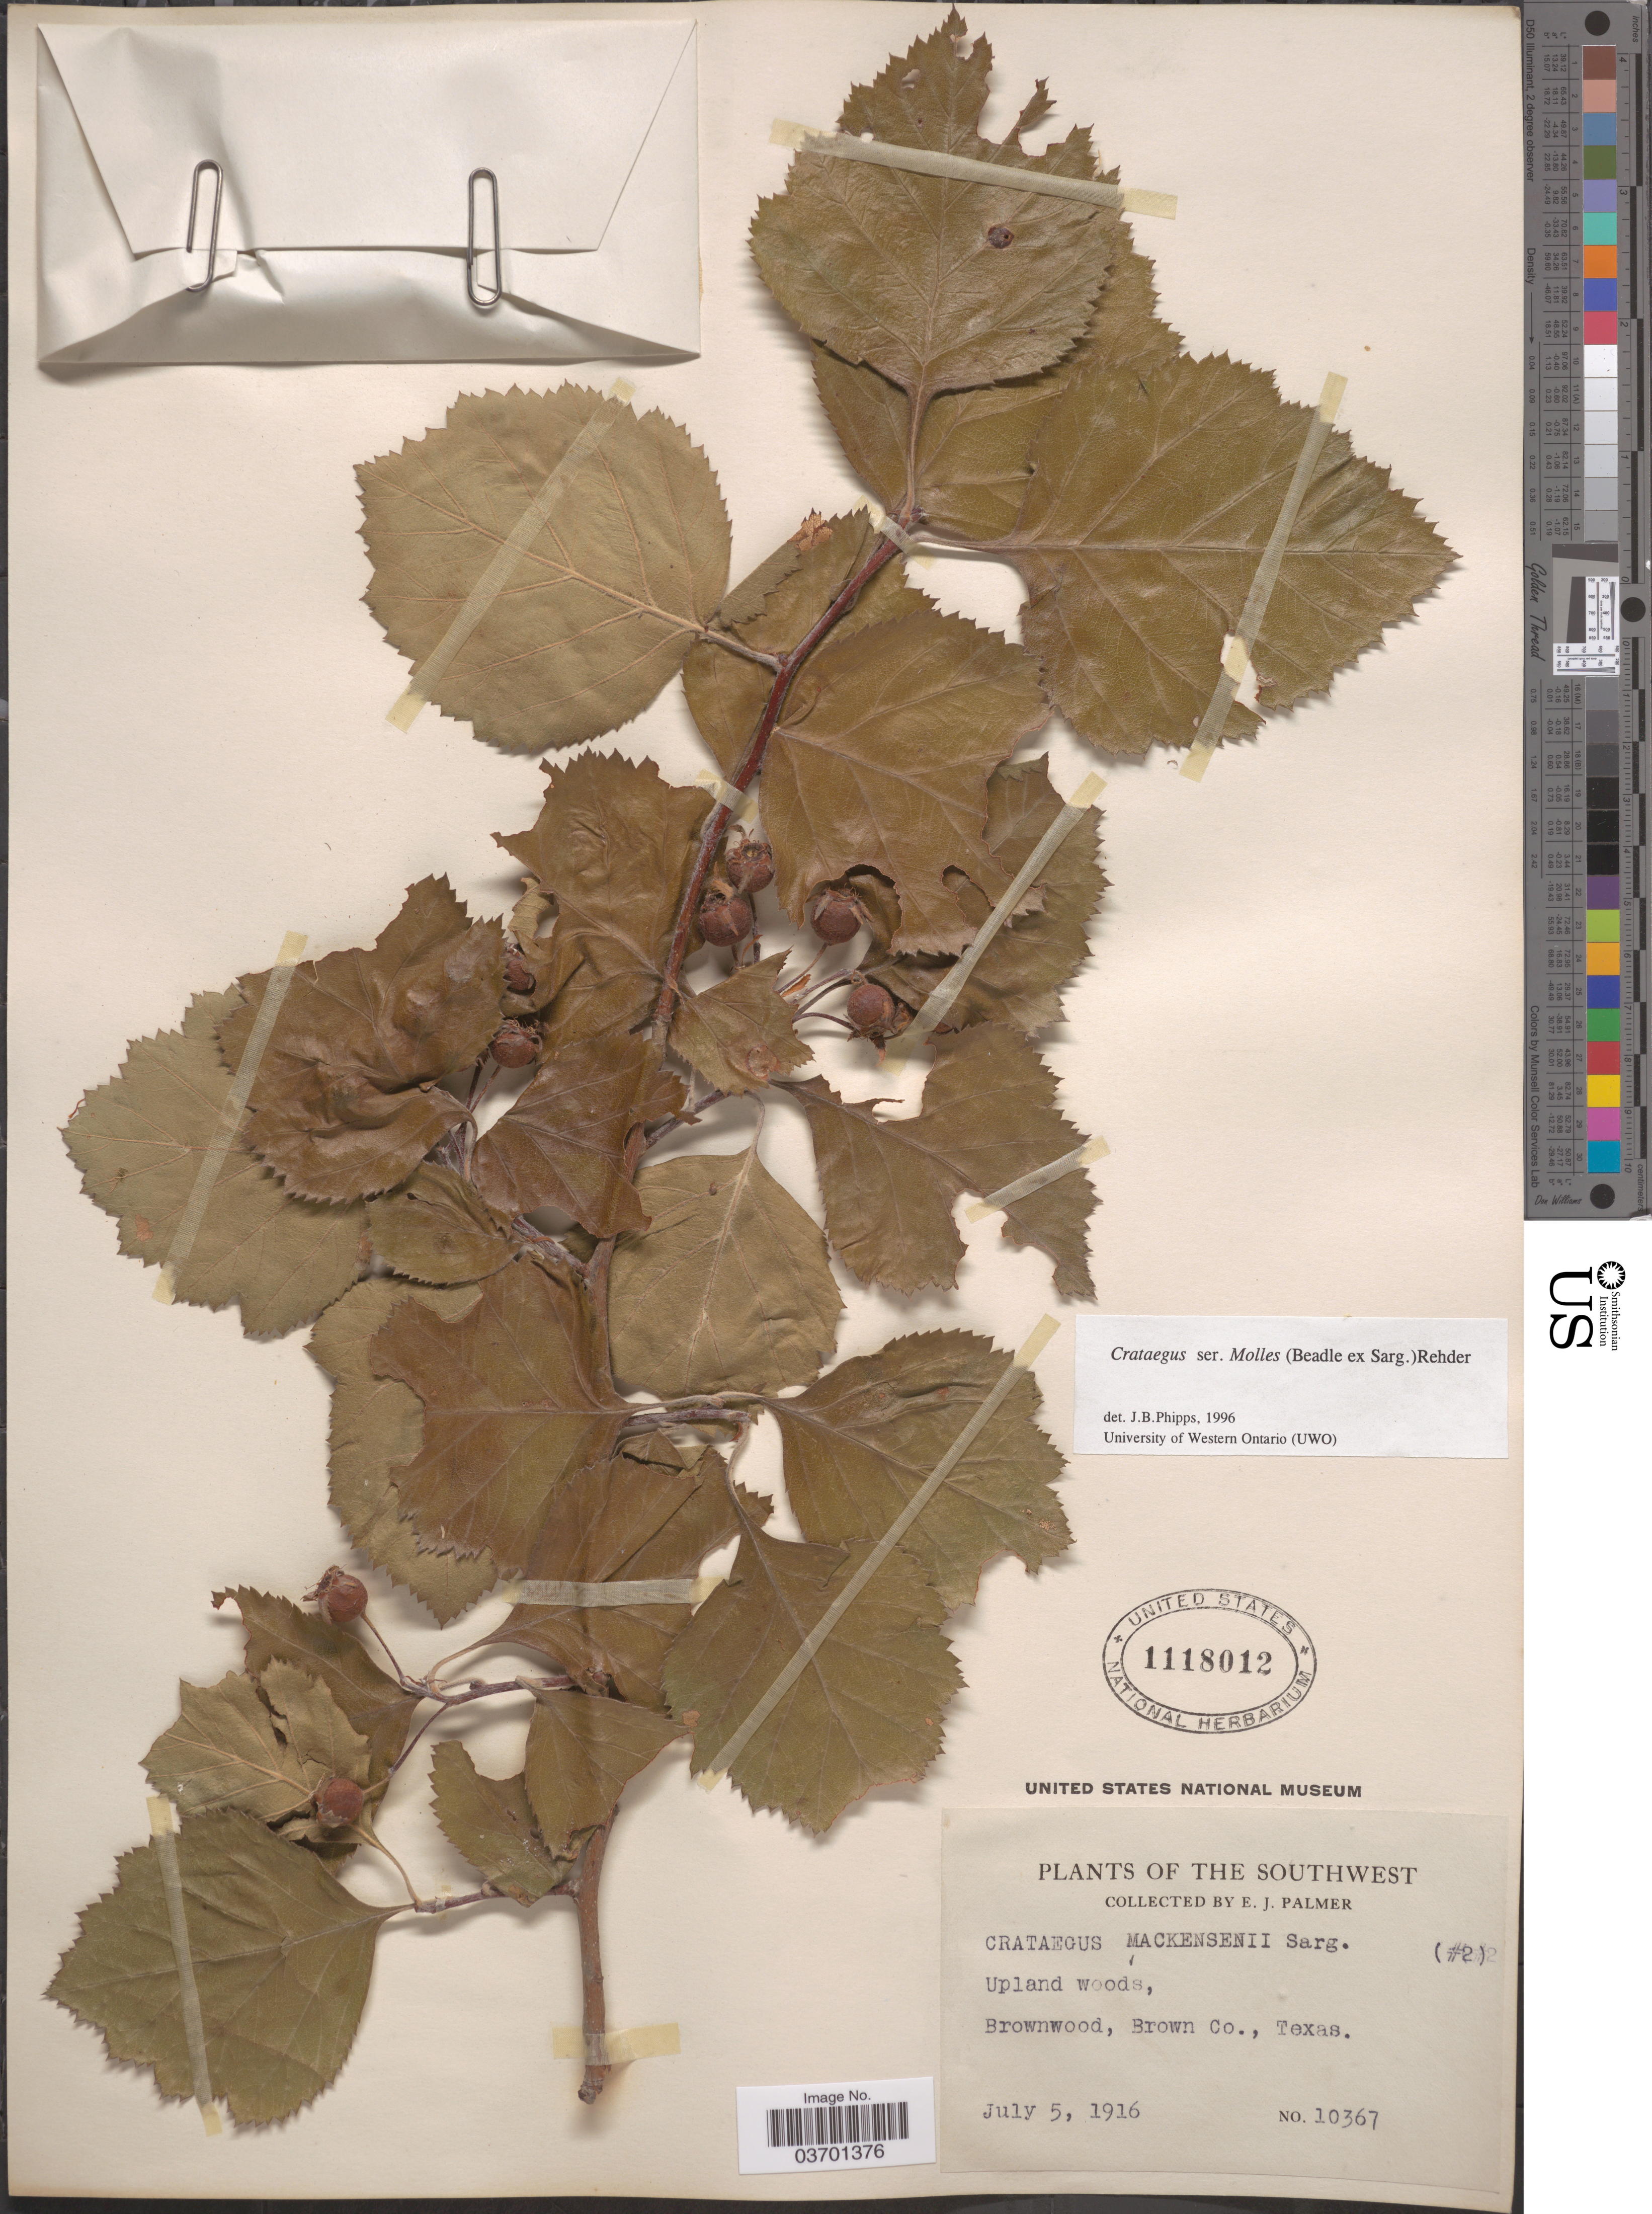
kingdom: Plantae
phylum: Tracheophyta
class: Magnoliopsida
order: Rosales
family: Rosaceae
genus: Crataegus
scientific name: Crataegus pruinosa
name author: (H.L. Wendl.) K. Koch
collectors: E. J. Palmer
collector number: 10367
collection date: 1916-07-05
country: United States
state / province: Texas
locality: The Southwest. Brownwood, Brown Co.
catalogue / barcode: US 1118012